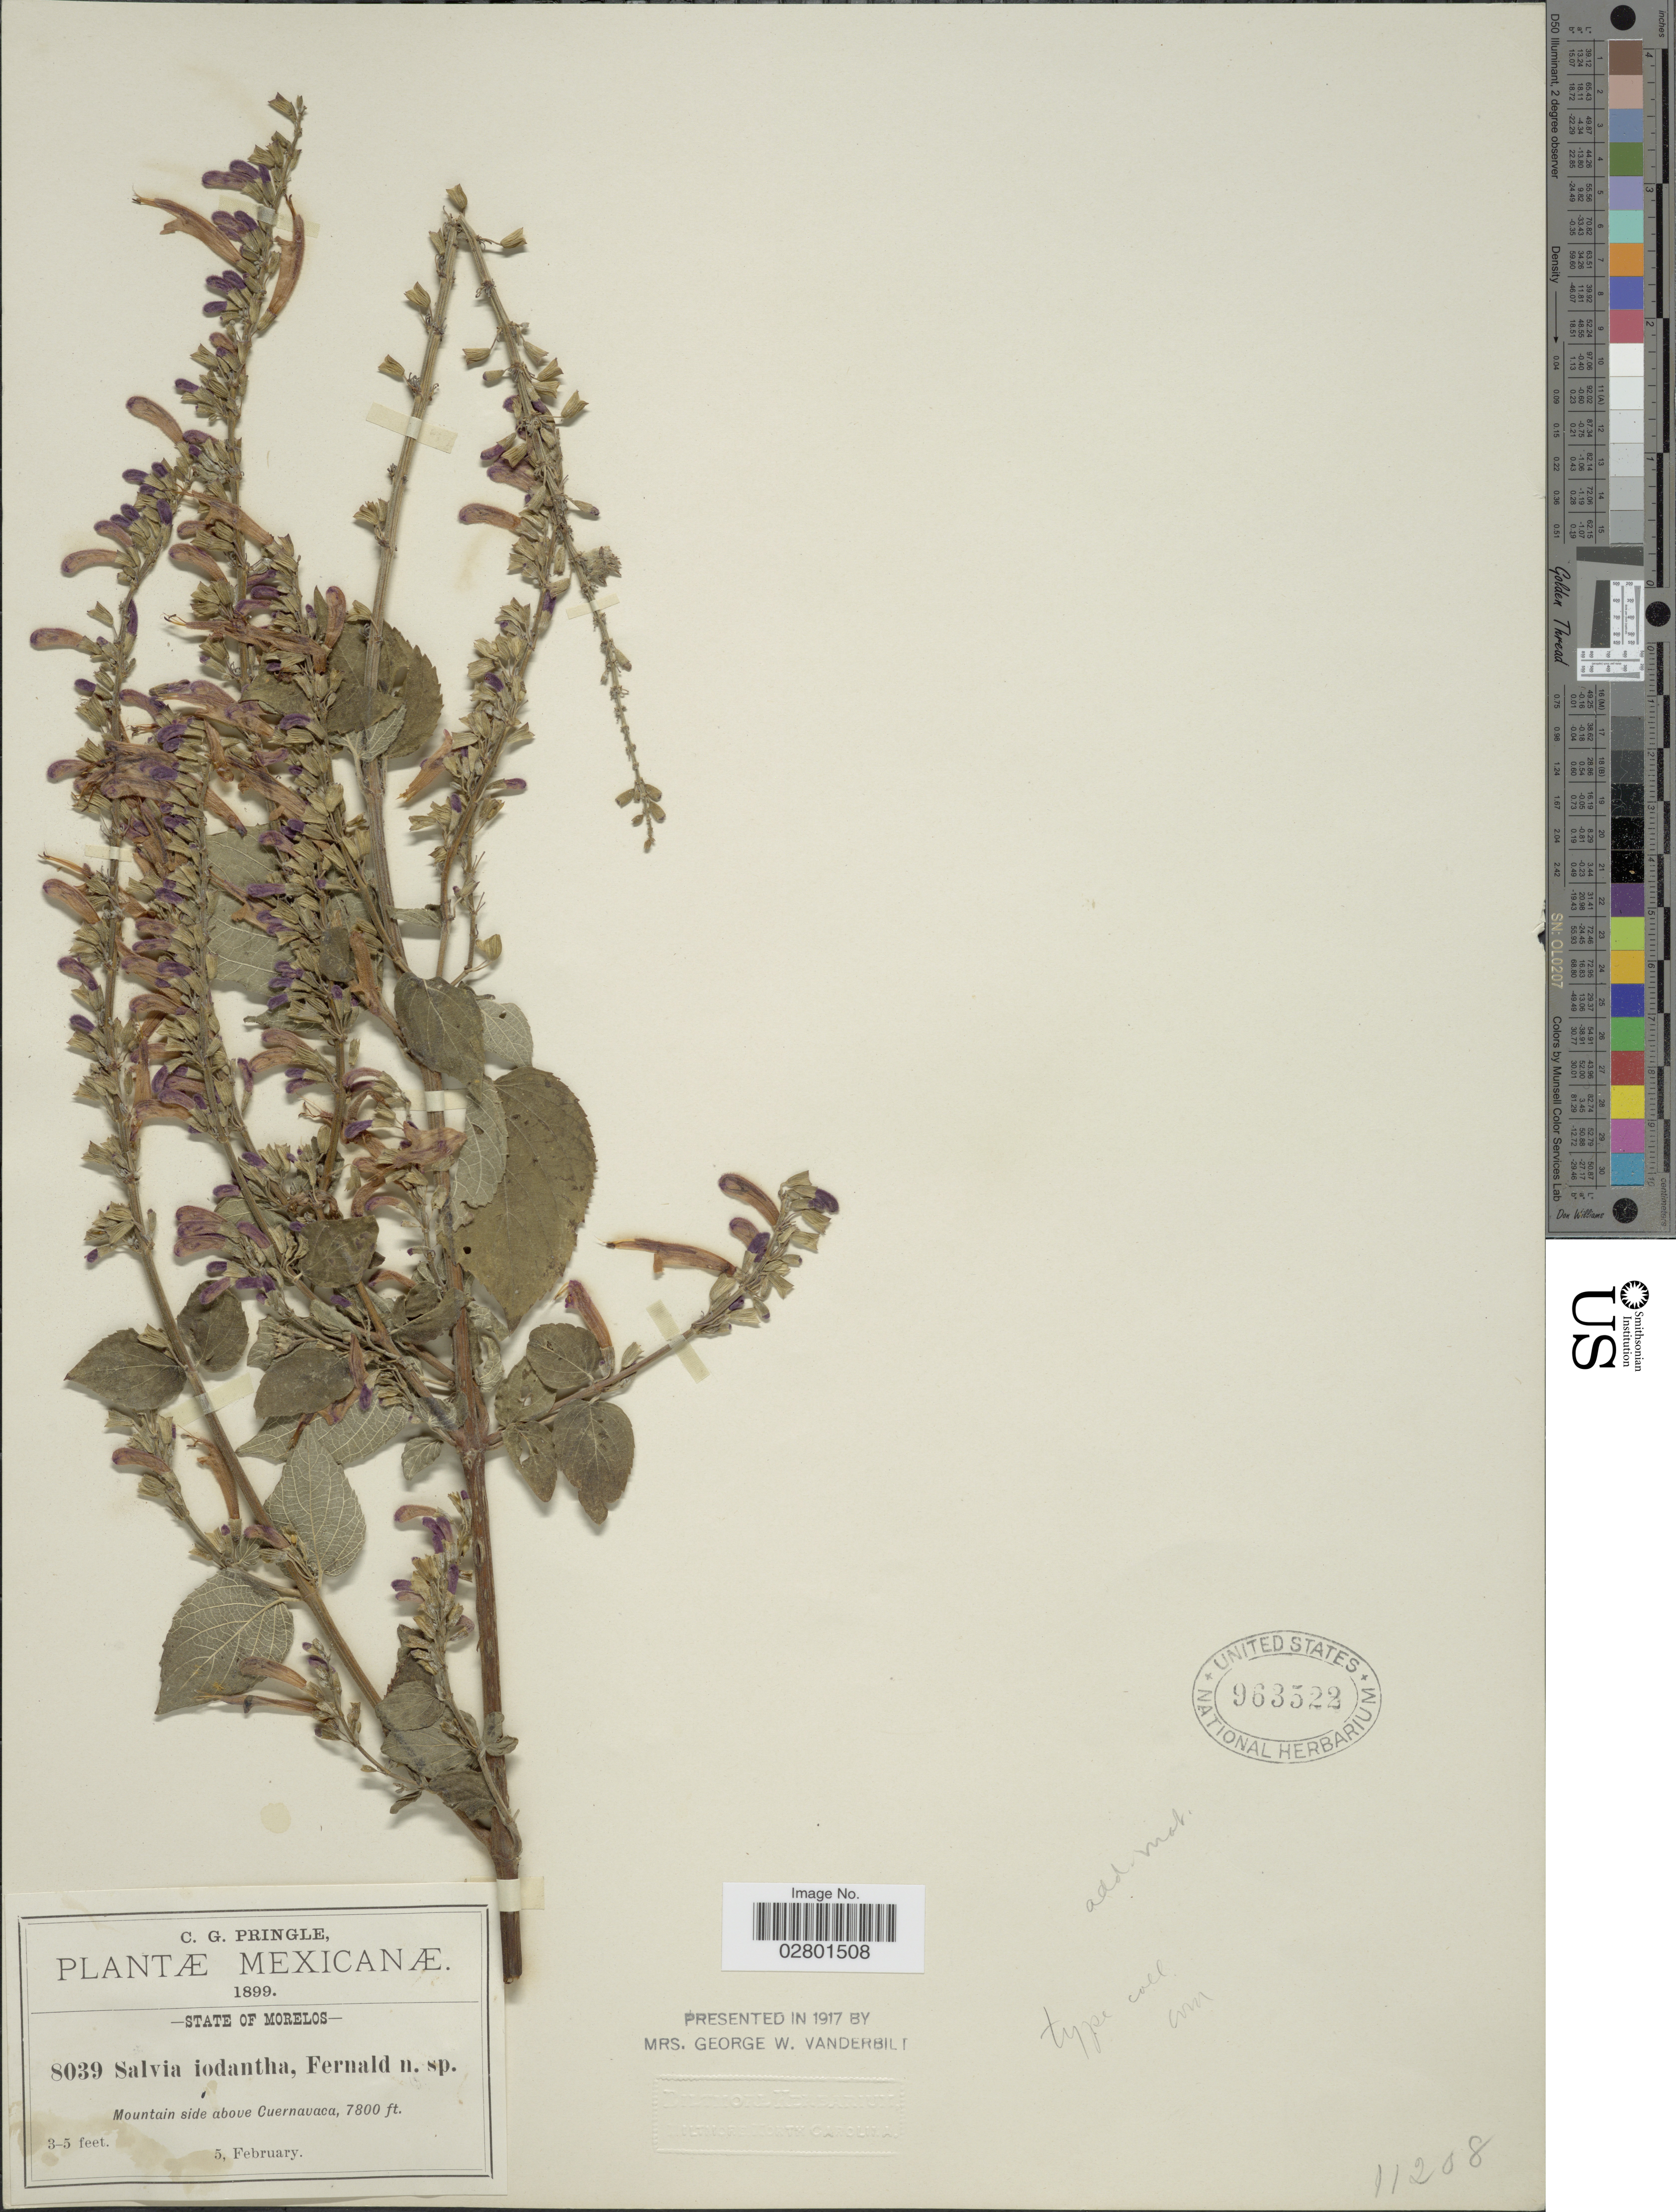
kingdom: Plantae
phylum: Tracheophyta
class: Magnoliopsida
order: Lamiales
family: Lamiaceae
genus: Salvia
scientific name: Salvia iodantha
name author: Fernald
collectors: C. G. Pringle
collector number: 8039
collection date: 1899-02-05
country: Mexico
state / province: Morelos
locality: Mountain side above Cuernavaca.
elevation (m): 2377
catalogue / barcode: US 963522